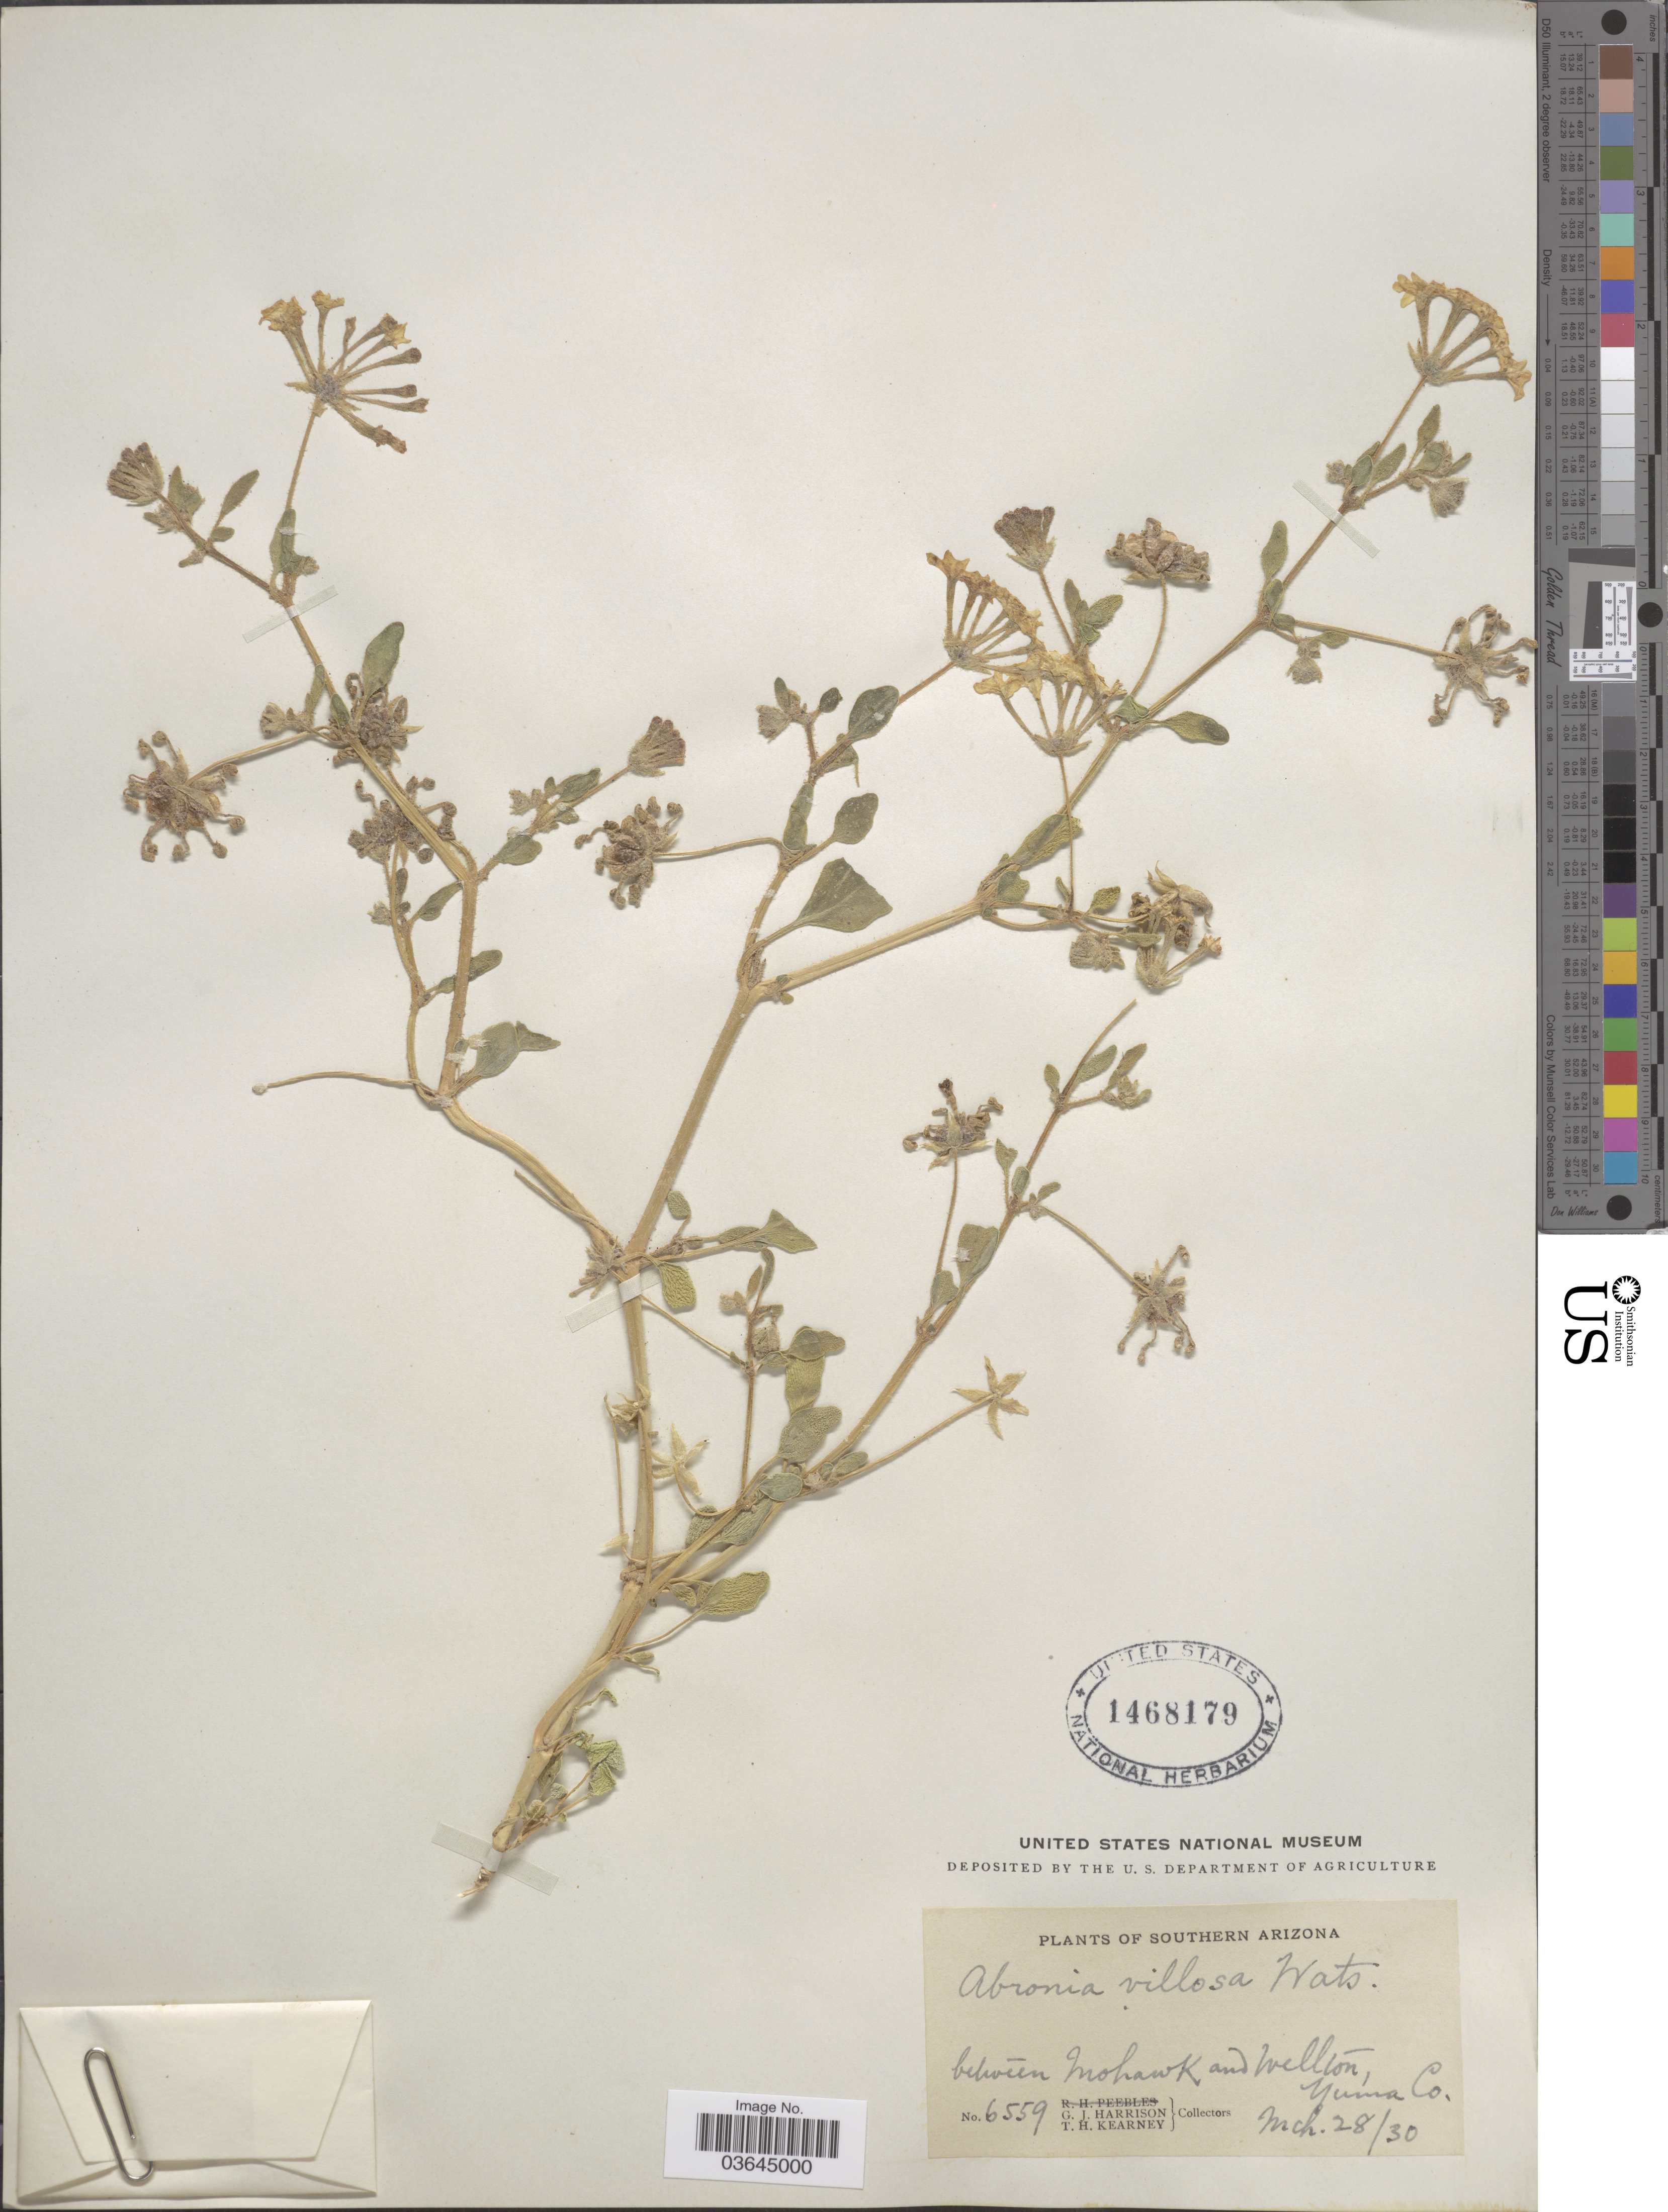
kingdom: Plantae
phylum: Tracheophyta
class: Magnoliopsida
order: Caryophyllales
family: Nyctaginaceae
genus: Abronia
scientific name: Abronia villosa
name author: S. Watson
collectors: G. J. Harrison & T. H. Kearney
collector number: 6559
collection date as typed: Transcribed d/m/y: 28/3/30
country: United States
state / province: Arizona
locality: Southern Arizona. Between Mohawk and Wellton, Yuma Co.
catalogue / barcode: US 1468179